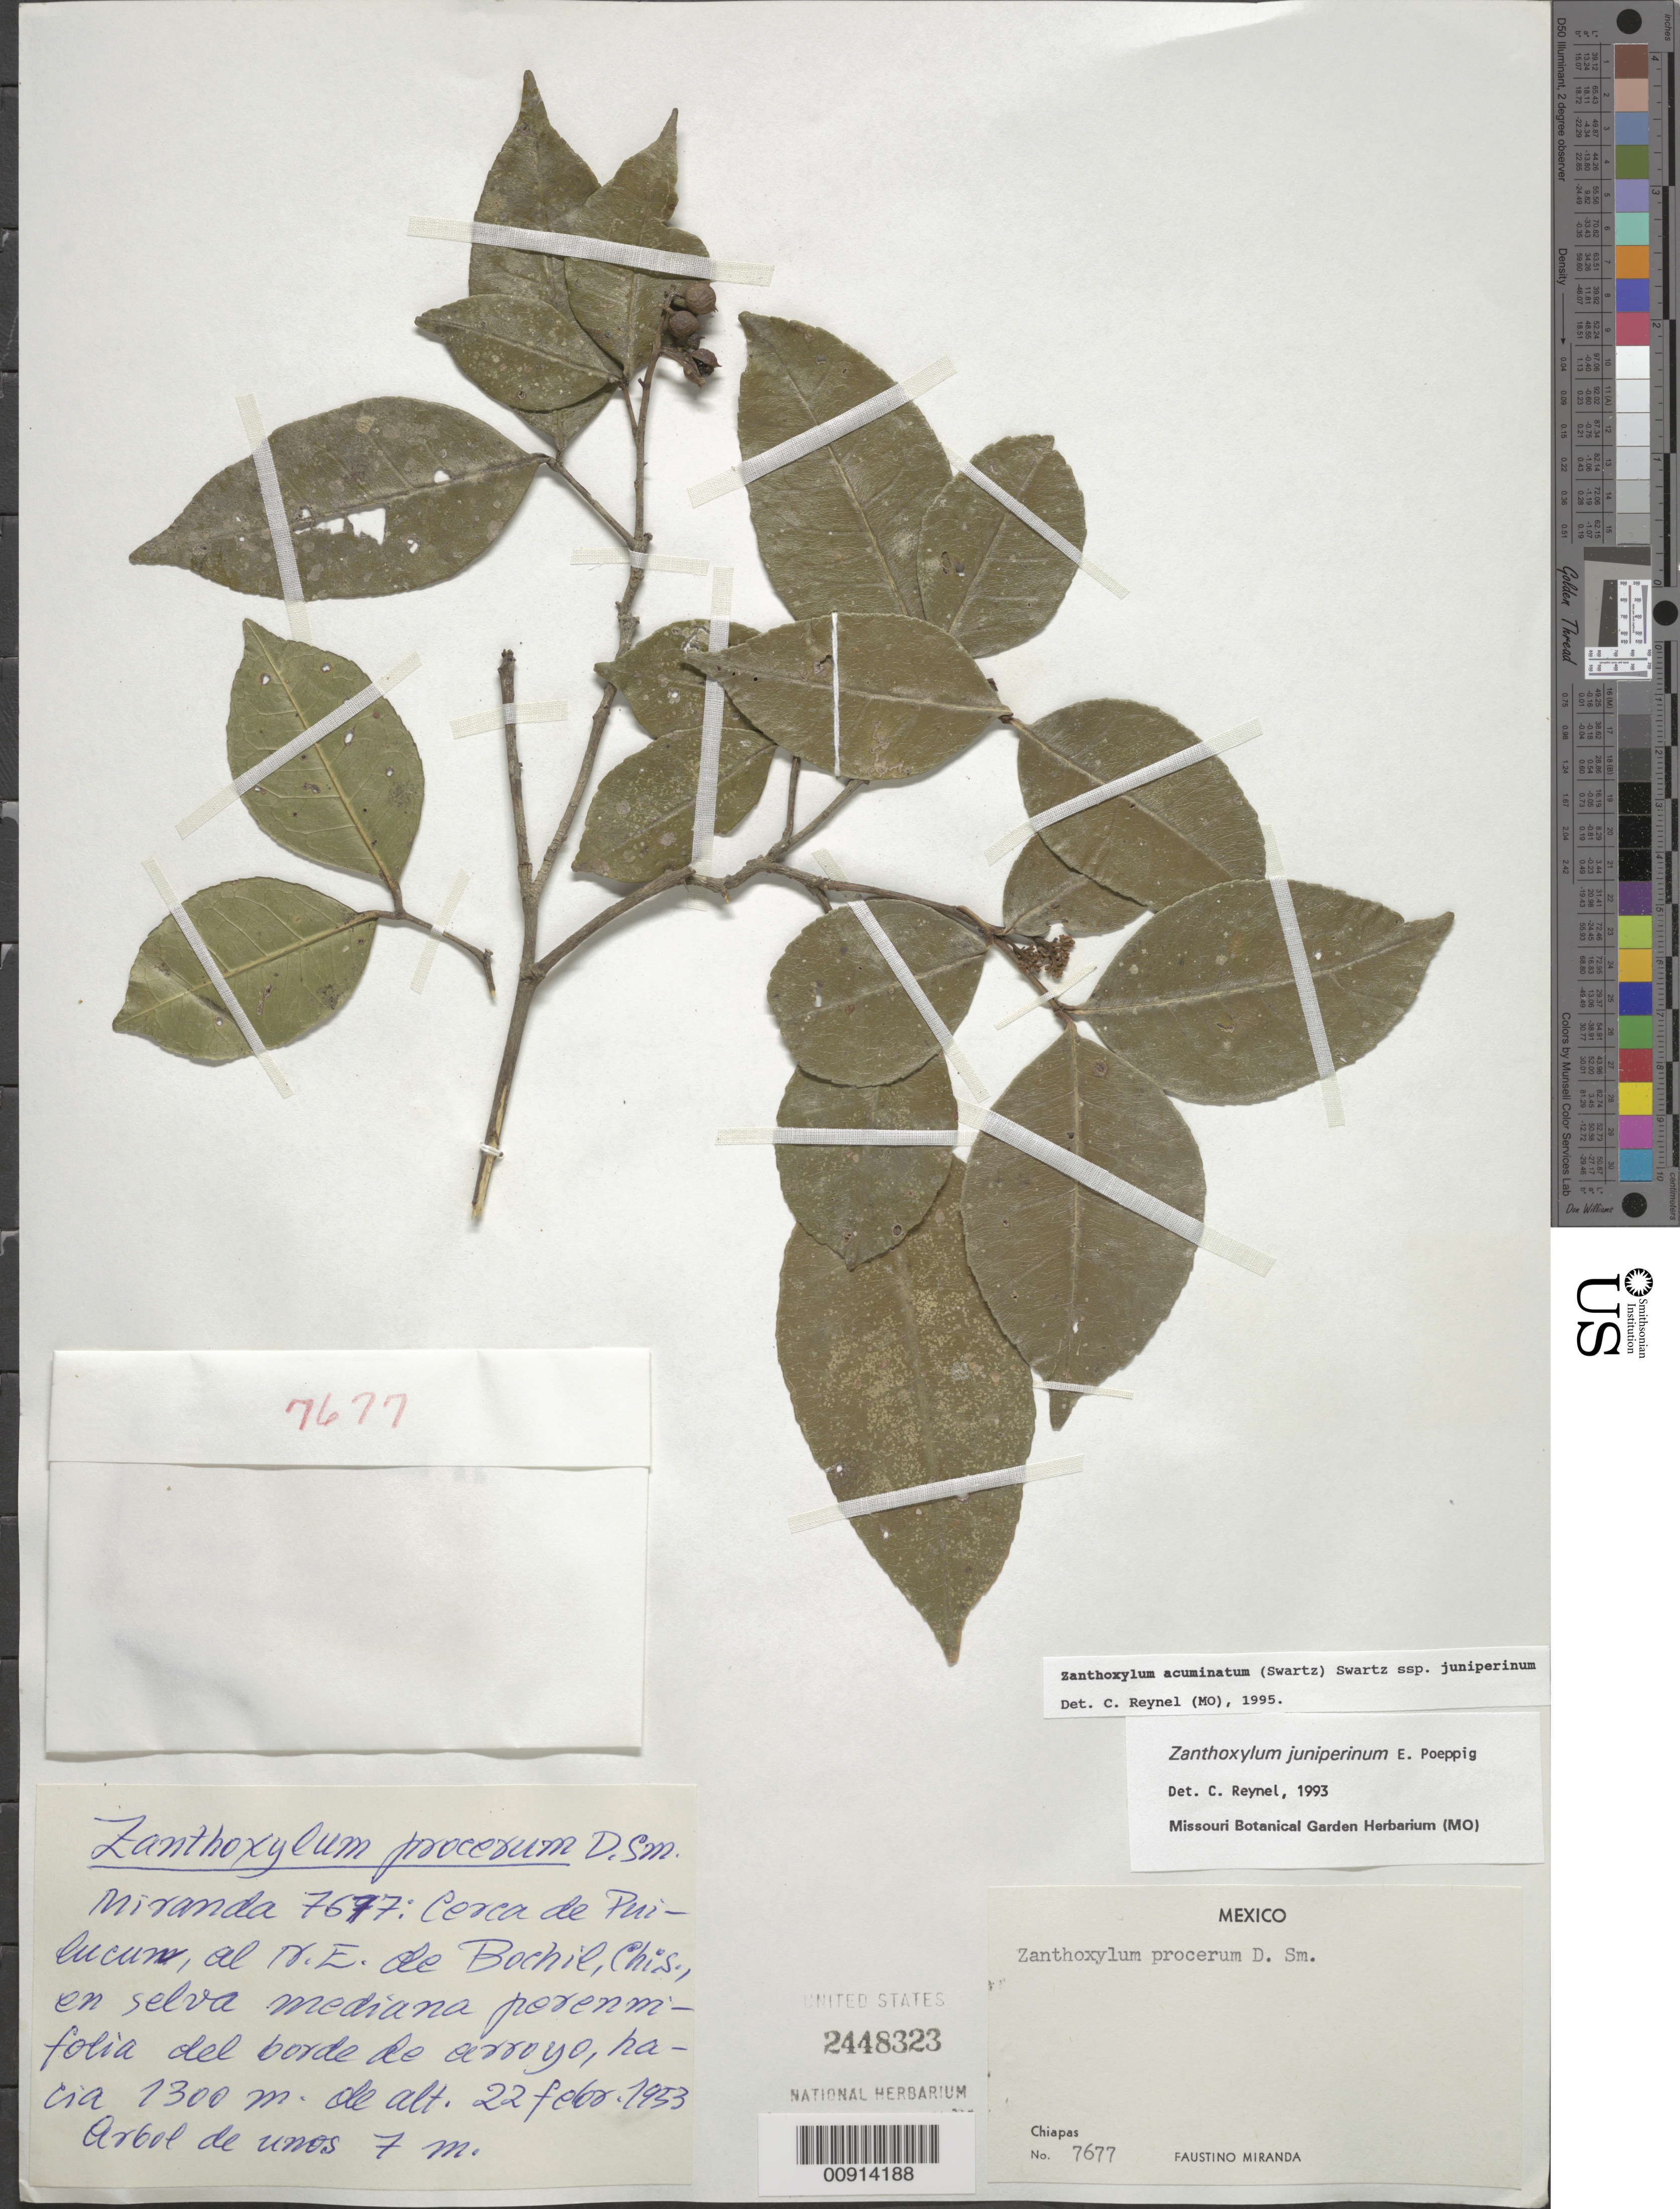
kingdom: Plantae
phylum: Tracheophyta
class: Magnoliopsida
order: Sapindales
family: Rutaceae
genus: Zanthoxylum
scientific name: Zanthoxylum acuminatum subsp. juniperinum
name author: (Poepp.) Reynel ex C. Nelson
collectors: Miranda G., F.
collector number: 7677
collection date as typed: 22 Feb 1953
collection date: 1953-02-22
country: Mexico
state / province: Chiapas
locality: Cerca de Puilucum, al NE de Bochil, Chiapas.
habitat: En selva mediana perennifolia del borde de arroyo.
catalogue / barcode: US 2448323